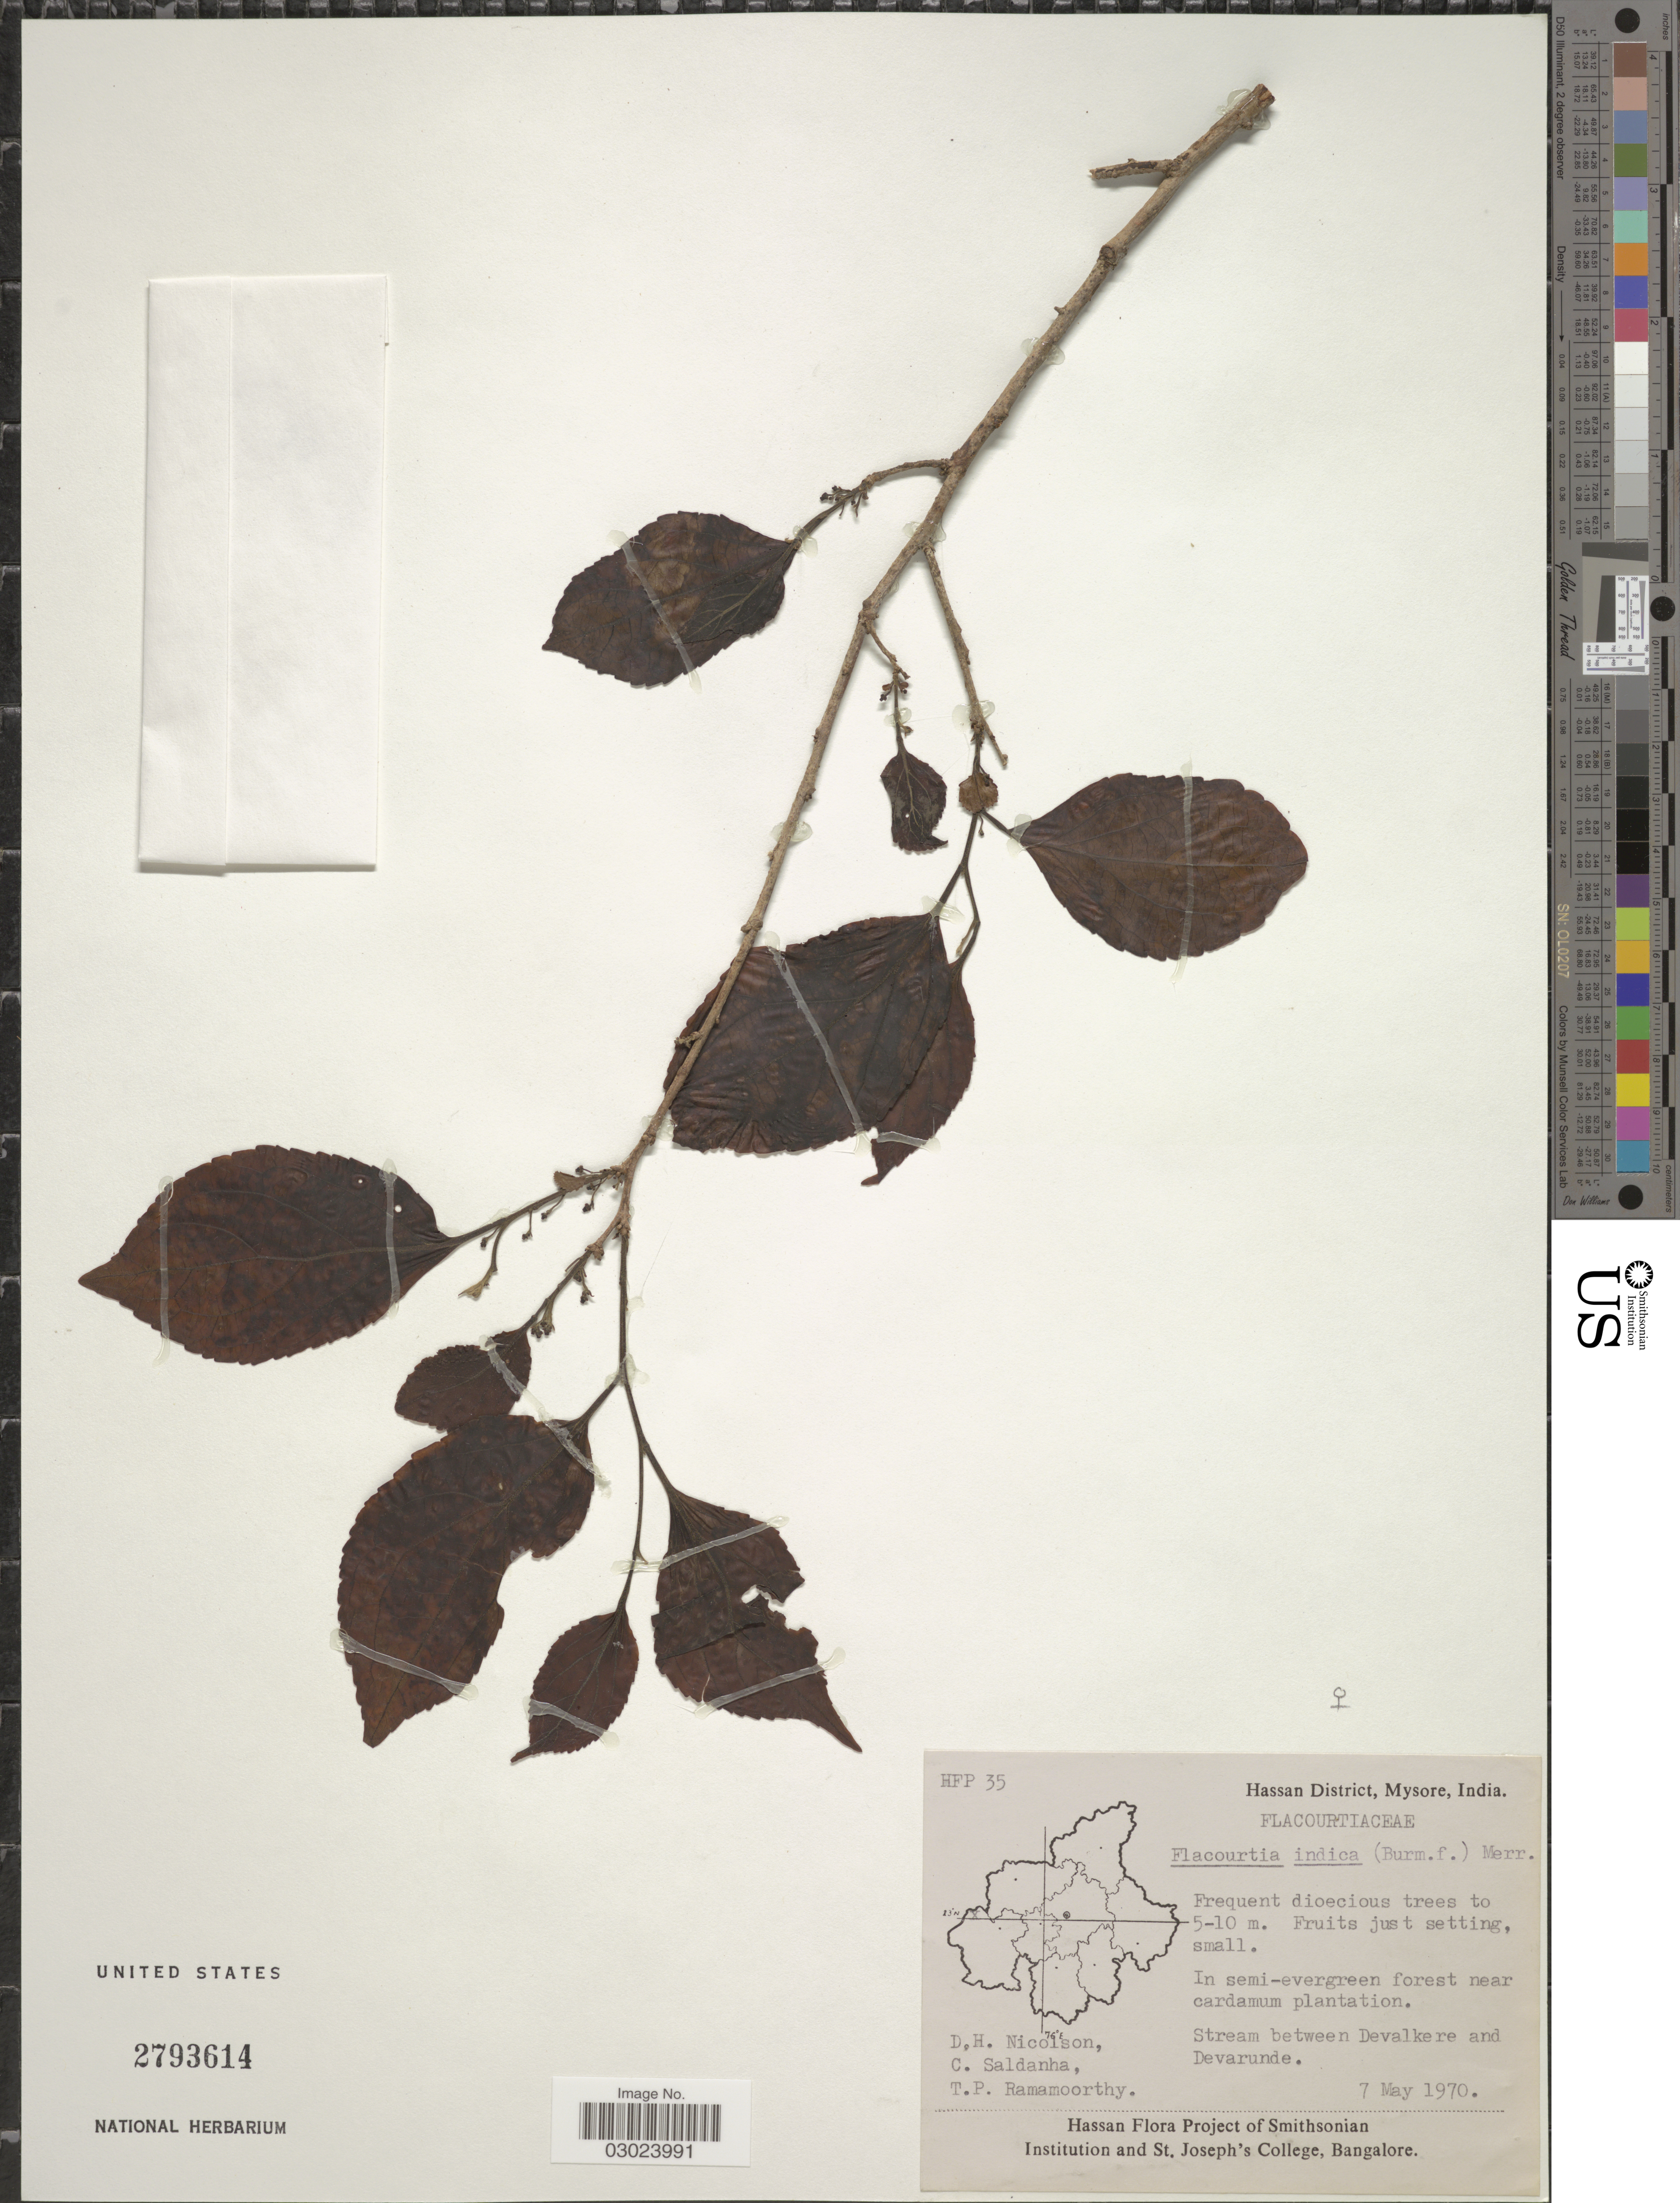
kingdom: Plantae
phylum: Tracheophyta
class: Magnoliopsida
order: Malpighiales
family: Salicaceae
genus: Flacourtia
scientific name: Flacourtia indica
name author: (Burm. f.) Merr.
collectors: D. H. Nicolson, C. Saldanha & T. P. Ramamoorthy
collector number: HFP35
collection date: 1970-05-07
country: India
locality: Hassan District, Mysore. Stream between Devalkere and Devarunde.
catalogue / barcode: US 2793614